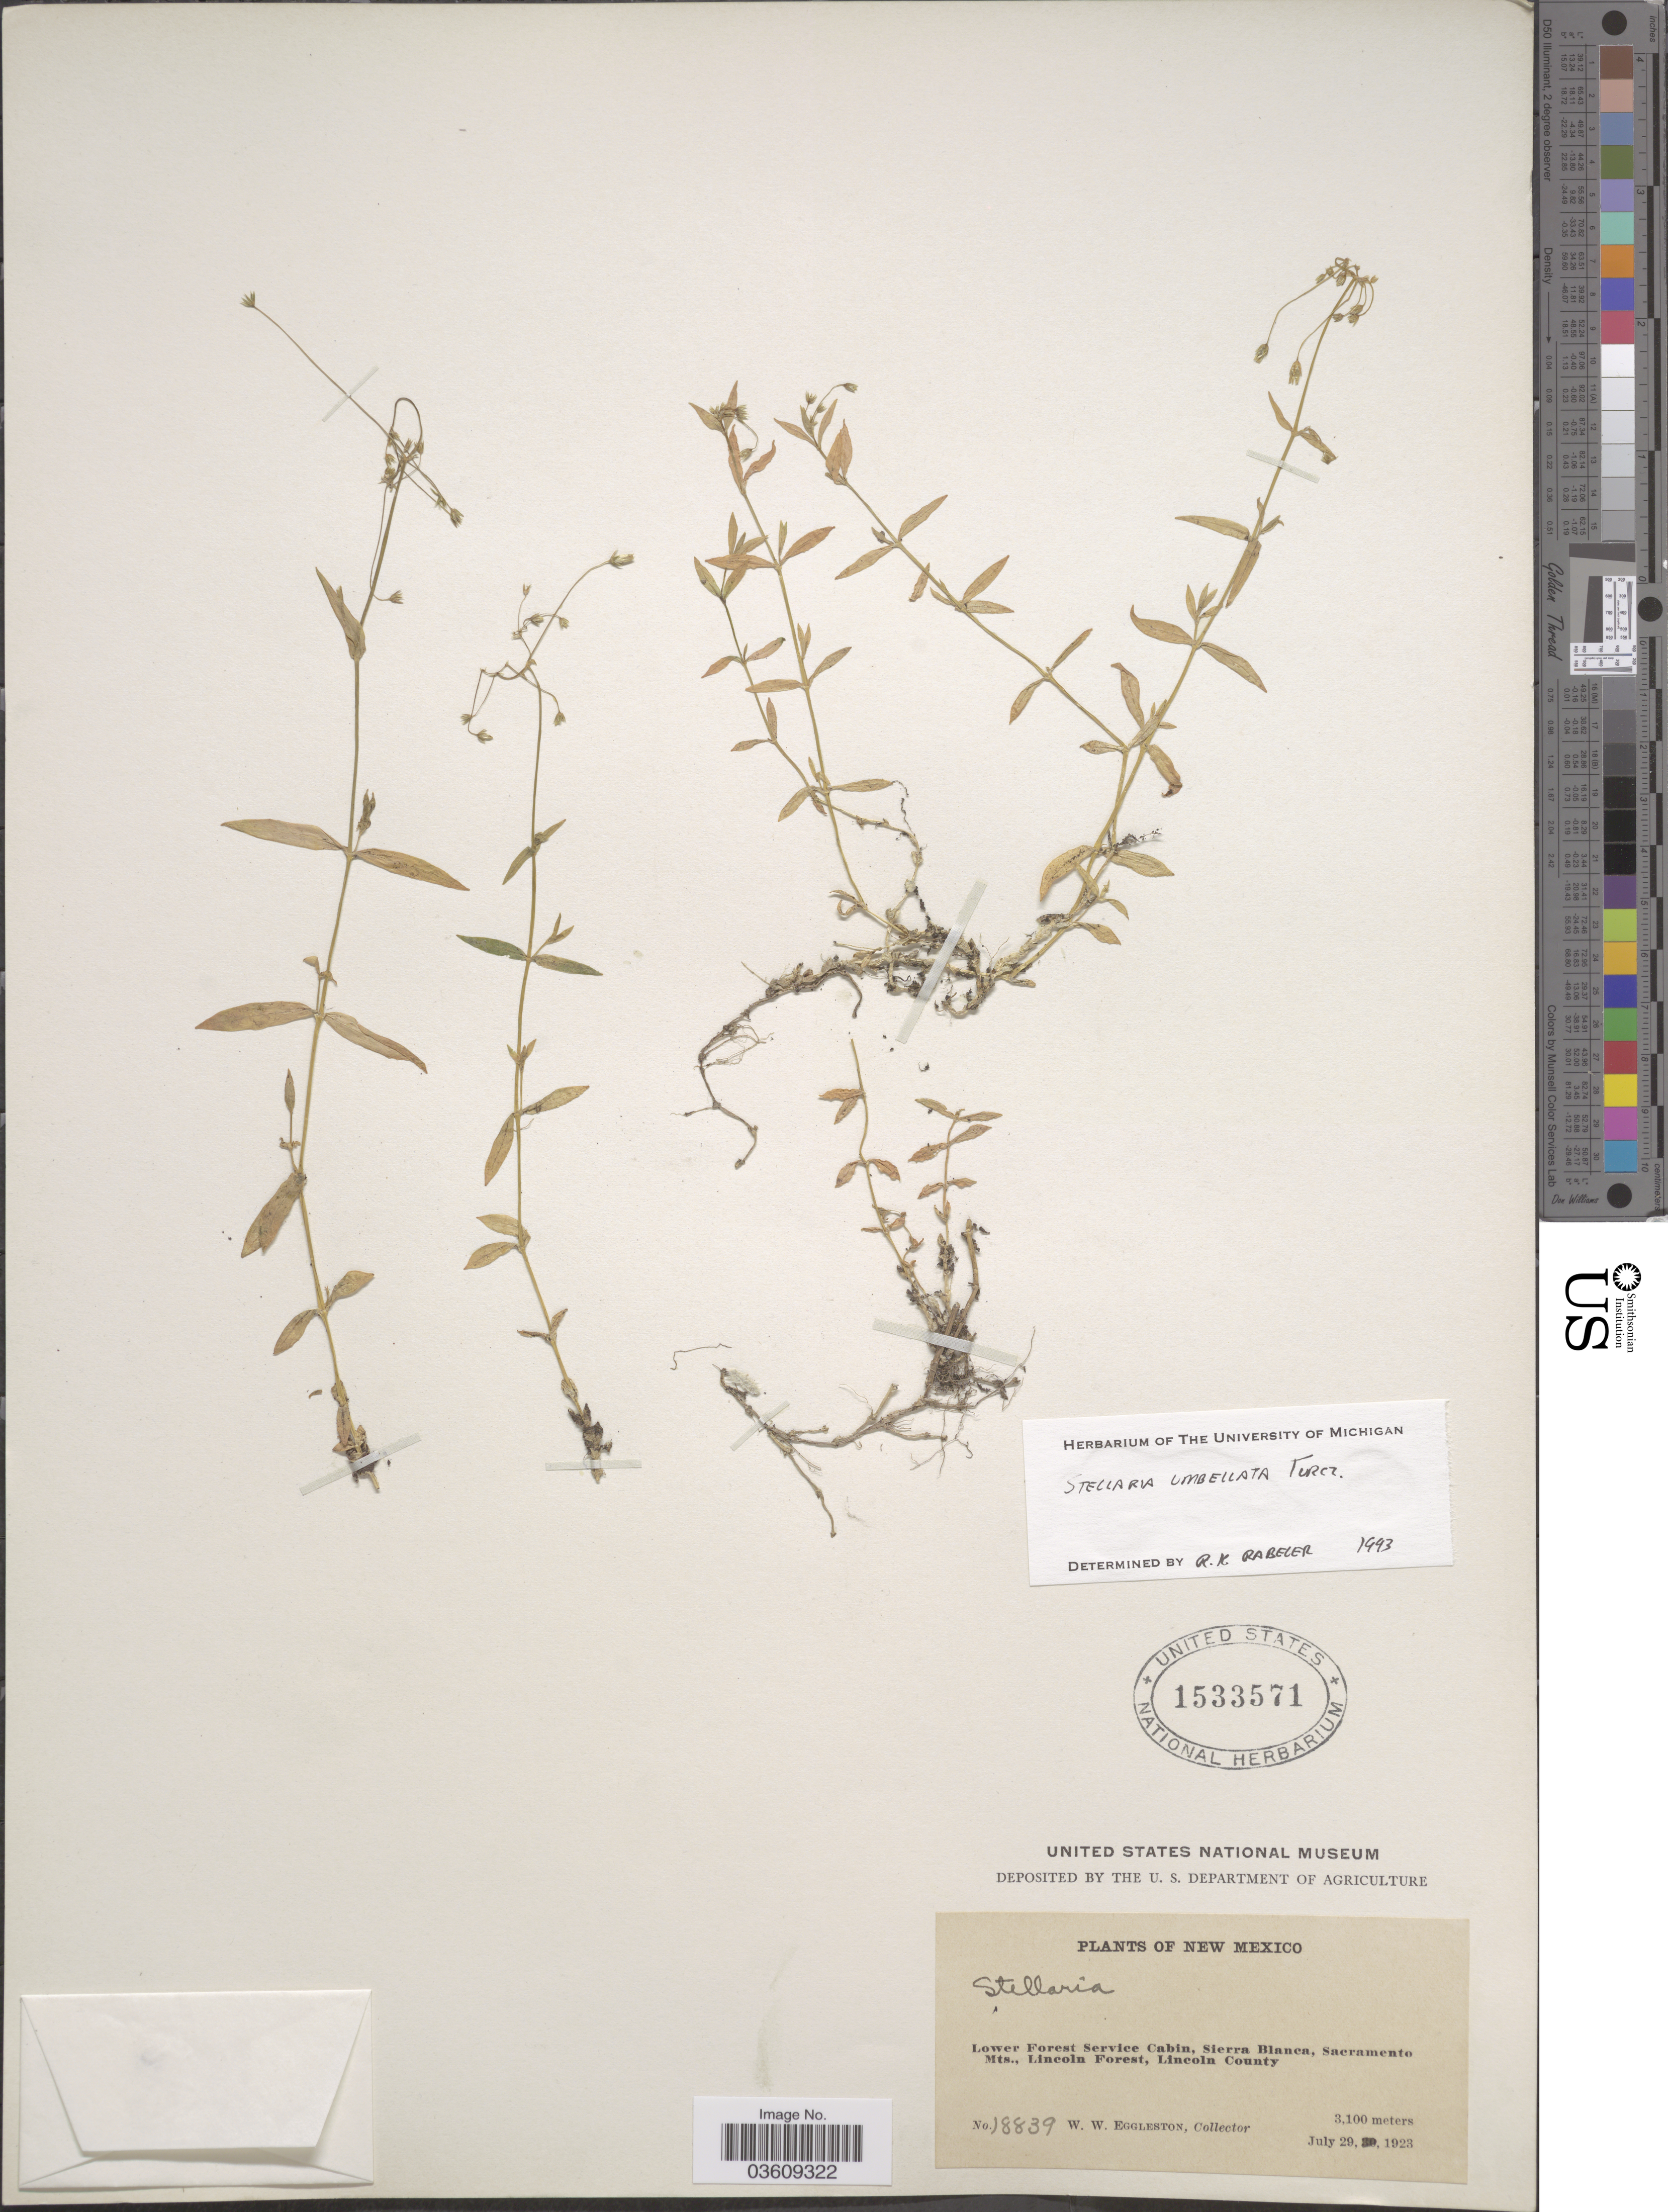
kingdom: Plantae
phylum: Tracheophyta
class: Magnoliopsida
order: Caryophyllales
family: Caryophyllaceae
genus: Stellaria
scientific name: Stellaria umbellata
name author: Turcz.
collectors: W. W. Eggleston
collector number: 18839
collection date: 1923-07-29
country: United States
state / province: New Mexico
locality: Lower Forest Service Cabin, Sierra Blancam Sacramento Mts., Lincoln Forest, Lincoln County.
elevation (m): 3100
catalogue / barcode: US 1533571